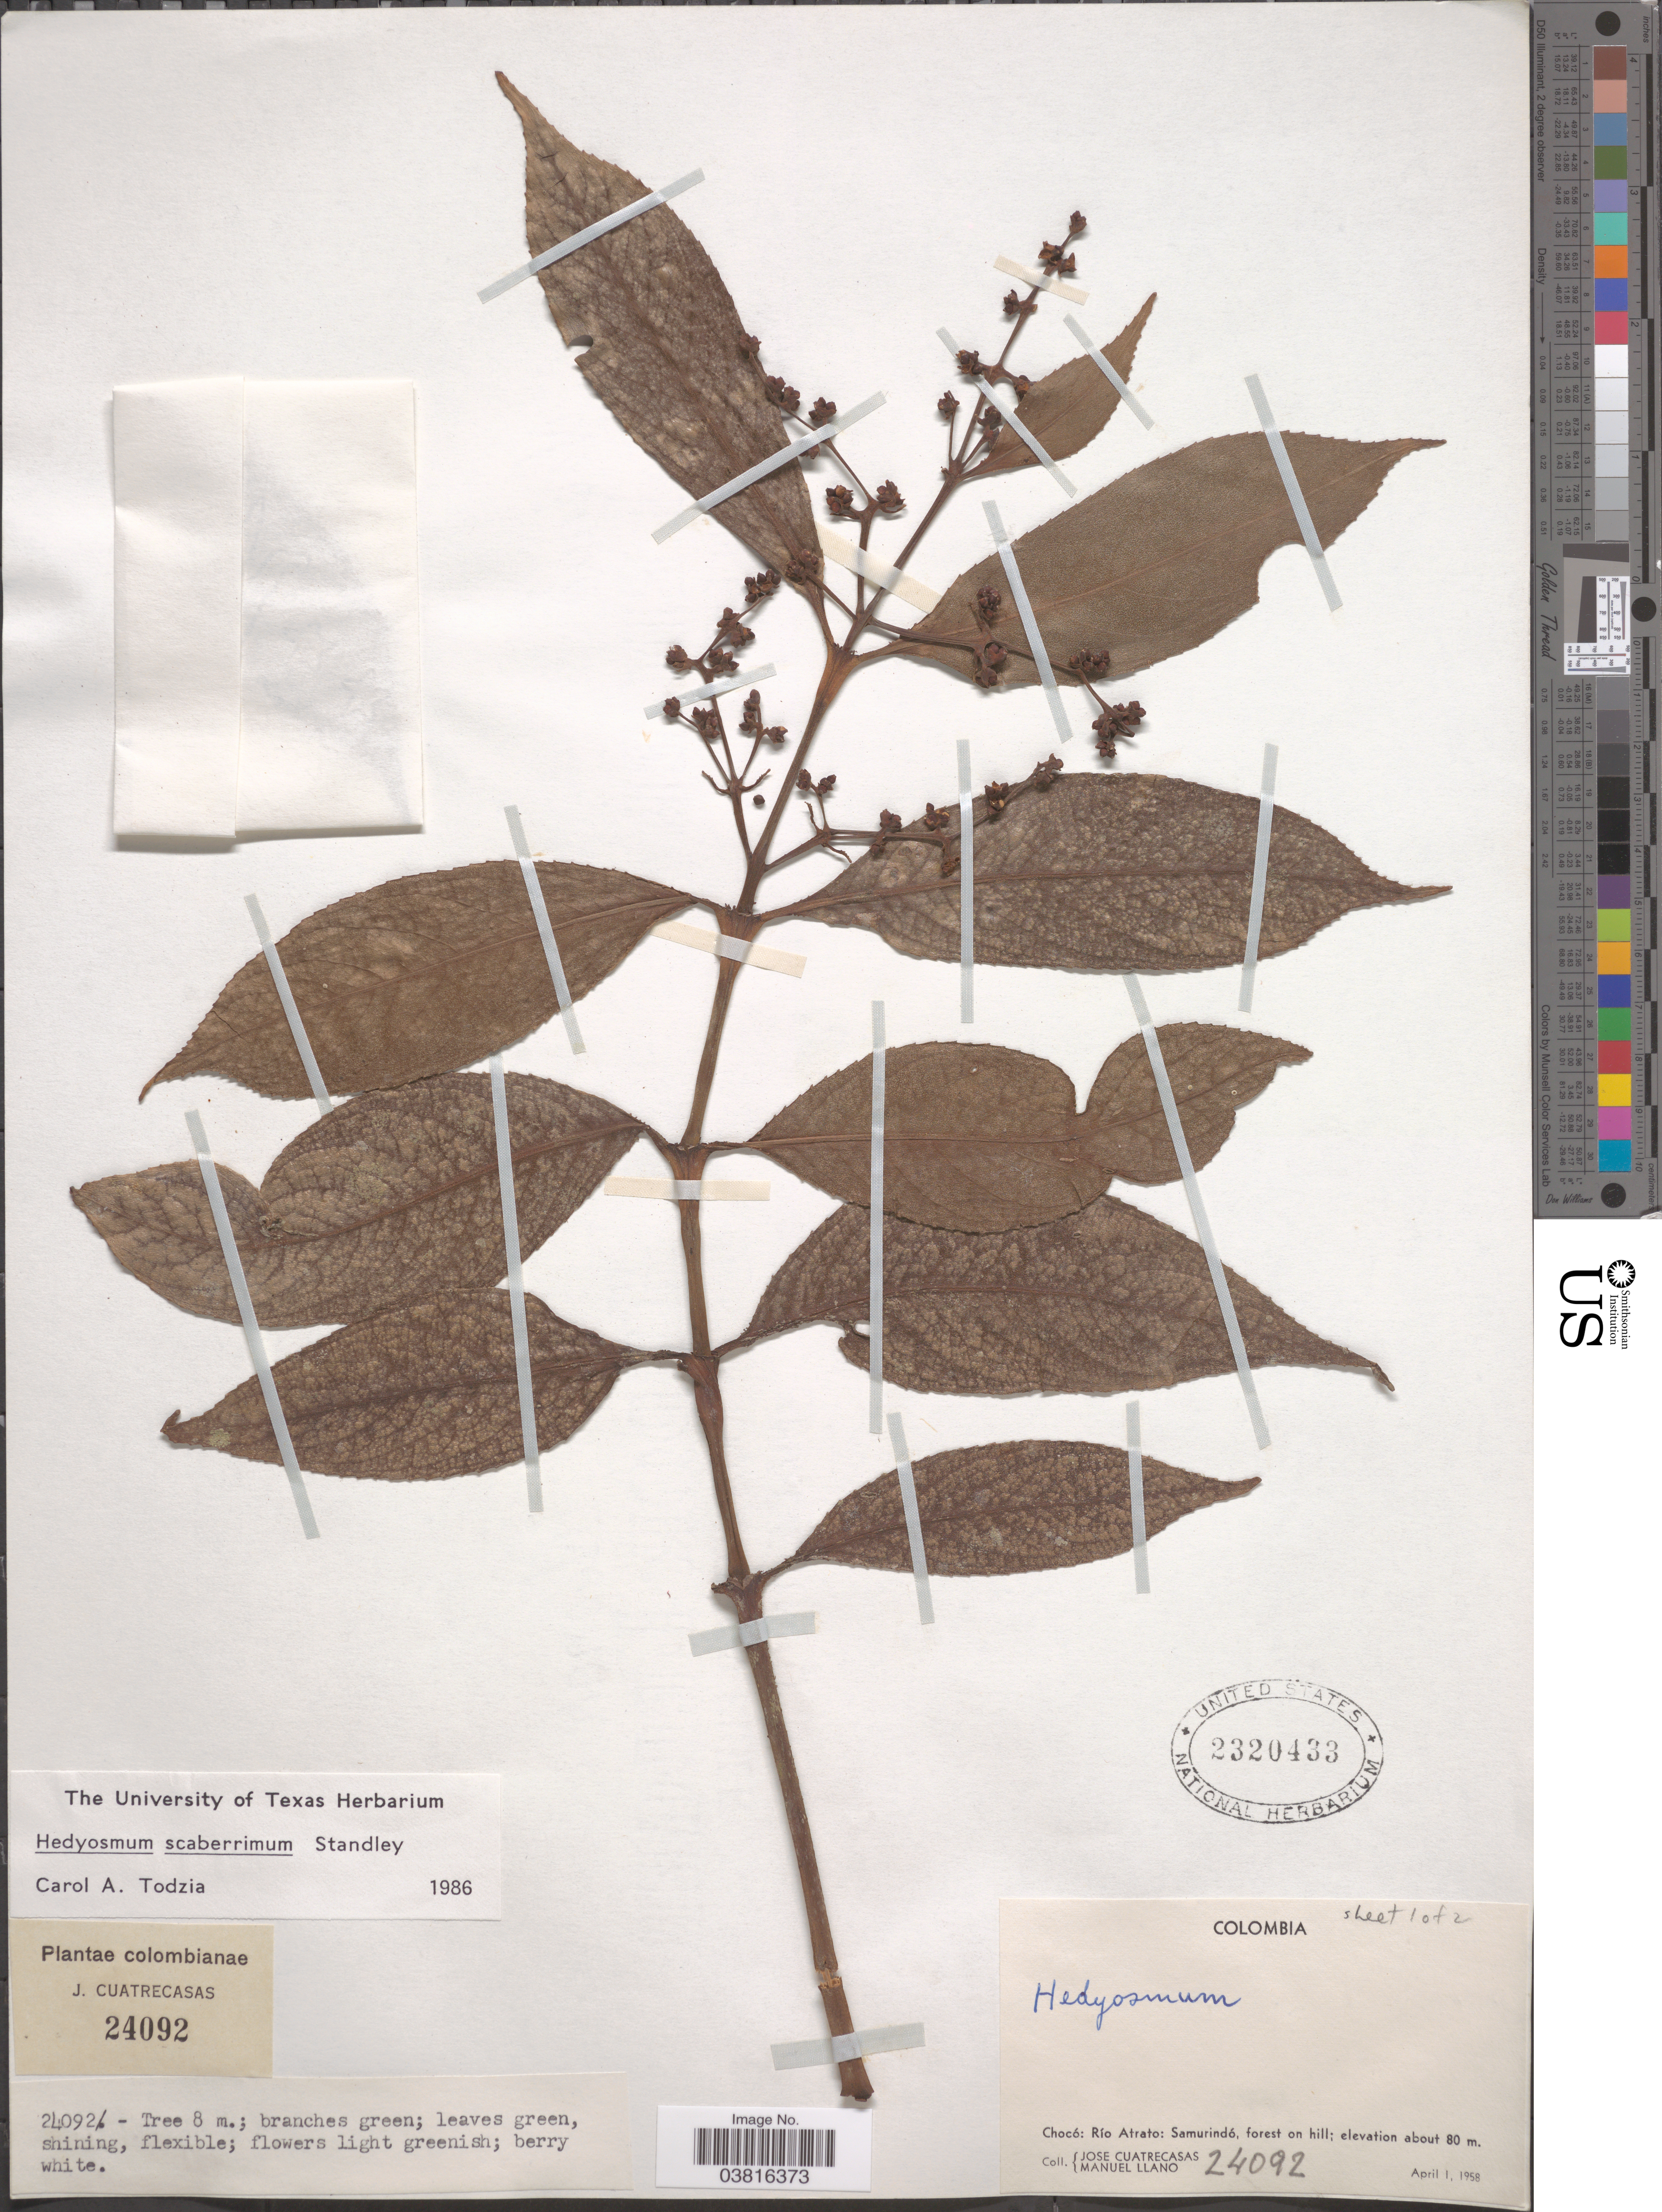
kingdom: Plantae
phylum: Tracheophyta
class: Magnoliopsida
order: Chloranthales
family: Chloranthaceae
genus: Hedyosmum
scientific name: Hedyosmum scaberrimum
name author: Standl.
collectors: J. Cuatrecasas & M. Llano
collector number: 24092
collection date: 1958-04-01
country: Colombia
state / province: Chocó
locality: Río Atrato: Samurindó.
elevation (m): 80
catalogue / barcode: US 2320433